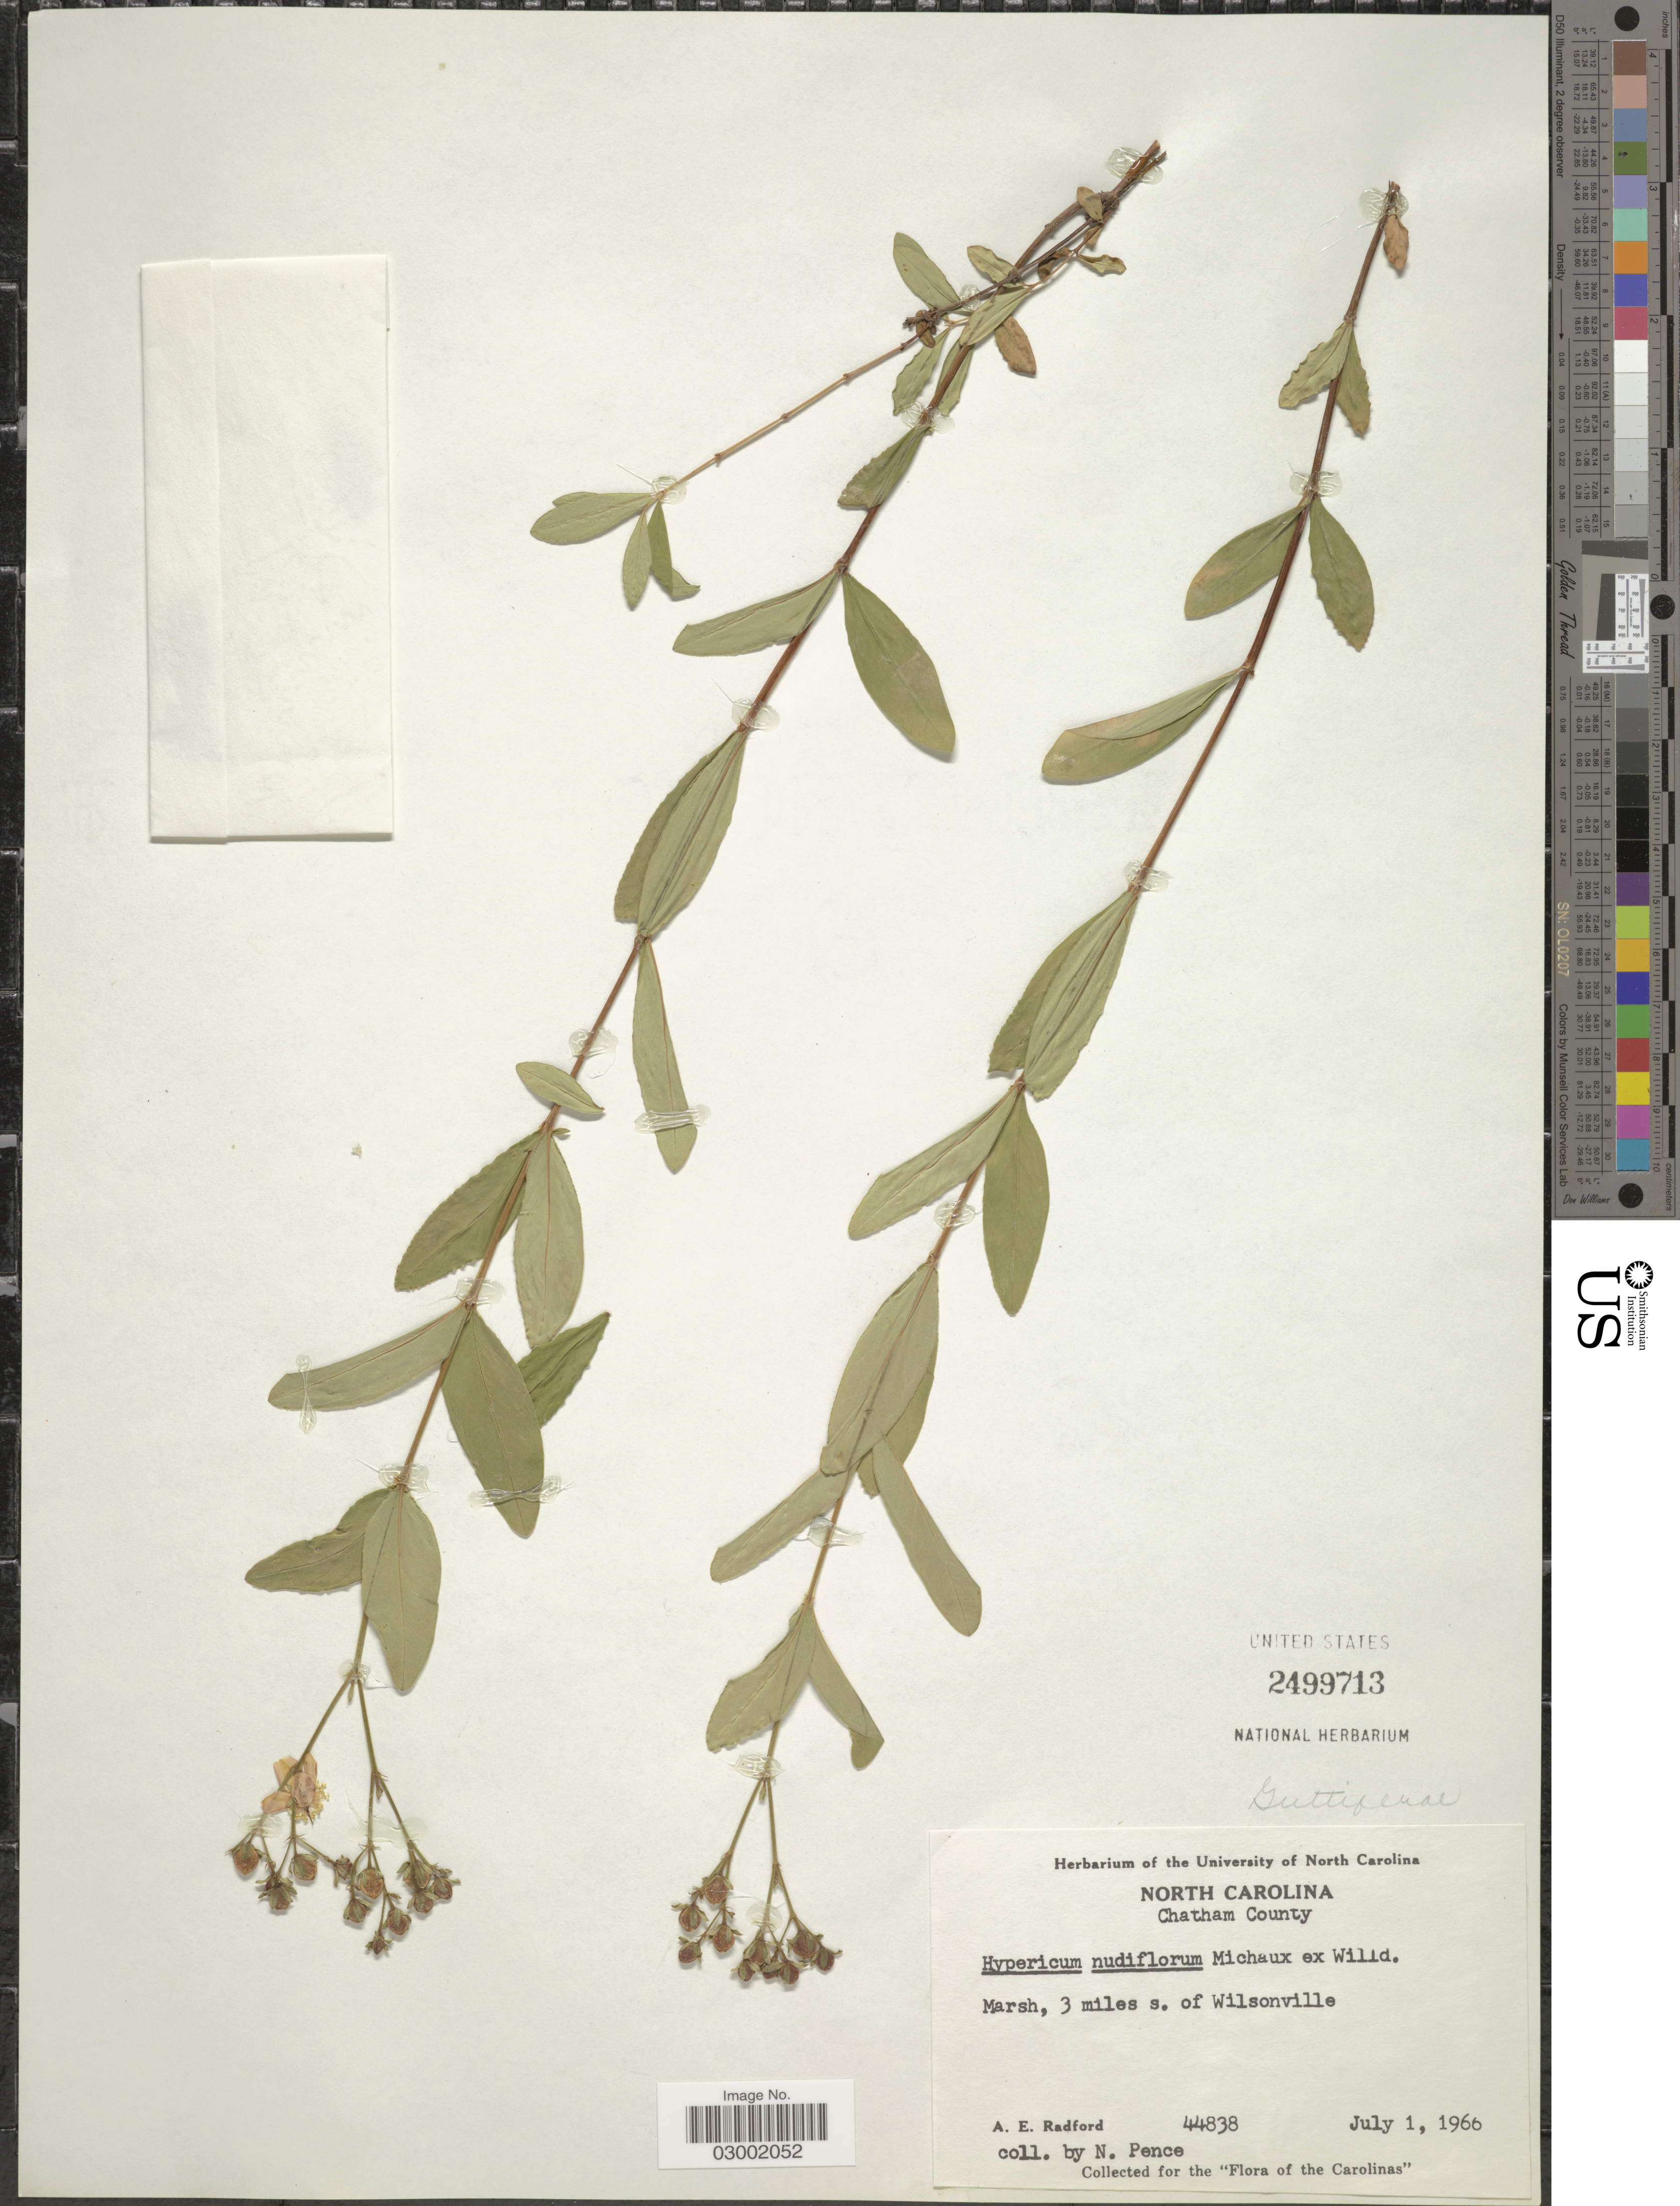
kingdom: Plantae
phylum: Tracheophyta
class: Magnoliopsida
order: Malpighiales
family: Hypericaceae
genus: Hypericum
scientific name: Hypericum nudiflorum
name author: Michx. ex Willd.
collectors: N. Pence & A. E. Radford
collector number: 44838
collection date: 1966-07-01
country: United States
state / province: North Carolina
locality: Chatham County. Marsh, 3 miles s. of Wilsonville.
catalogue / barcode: US 2499713